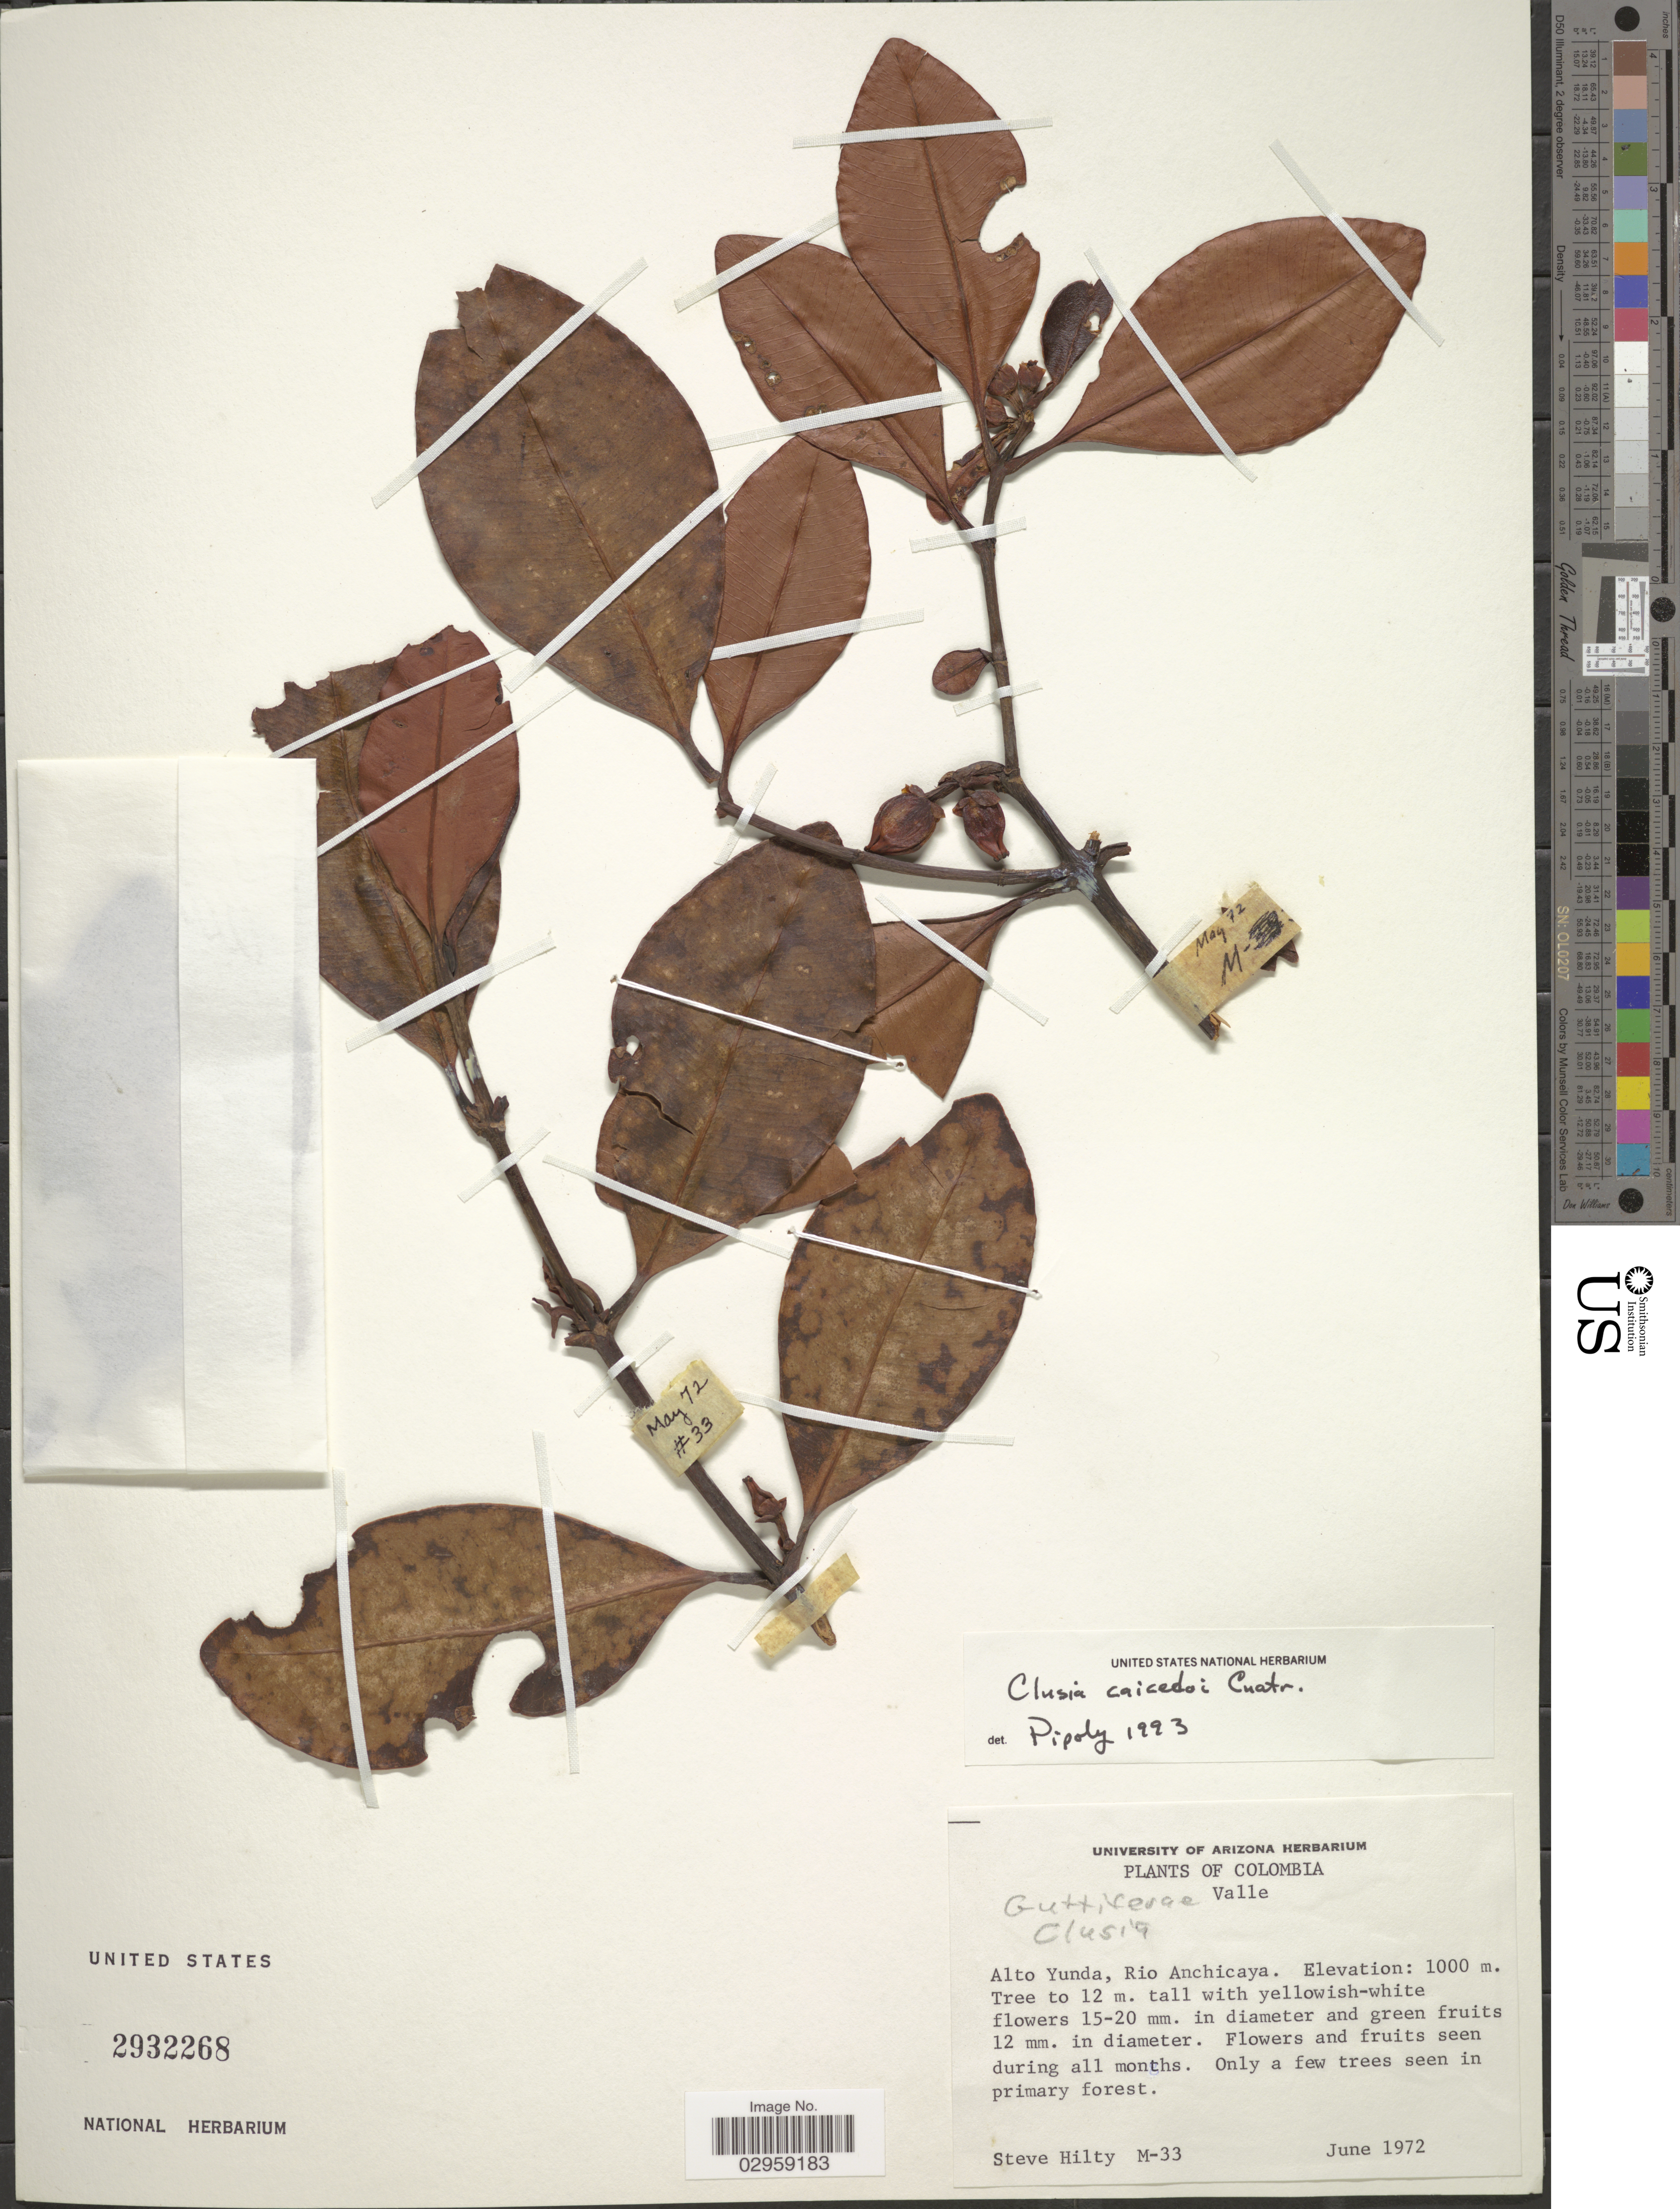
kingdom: Plantae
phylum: Tracheophyta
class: Magnoliopsida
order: Malpighiales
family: Clusiaceae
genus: Clusia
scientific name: Clusia caicedoi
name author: Cuatrec.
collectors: S. Hilty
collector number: M-33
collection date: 1972-06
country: Colombia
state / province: Valle del Cauca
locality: Valle. Alto Yunda, Rio Anchicaya.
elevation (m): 1000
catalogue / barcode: US 2932268